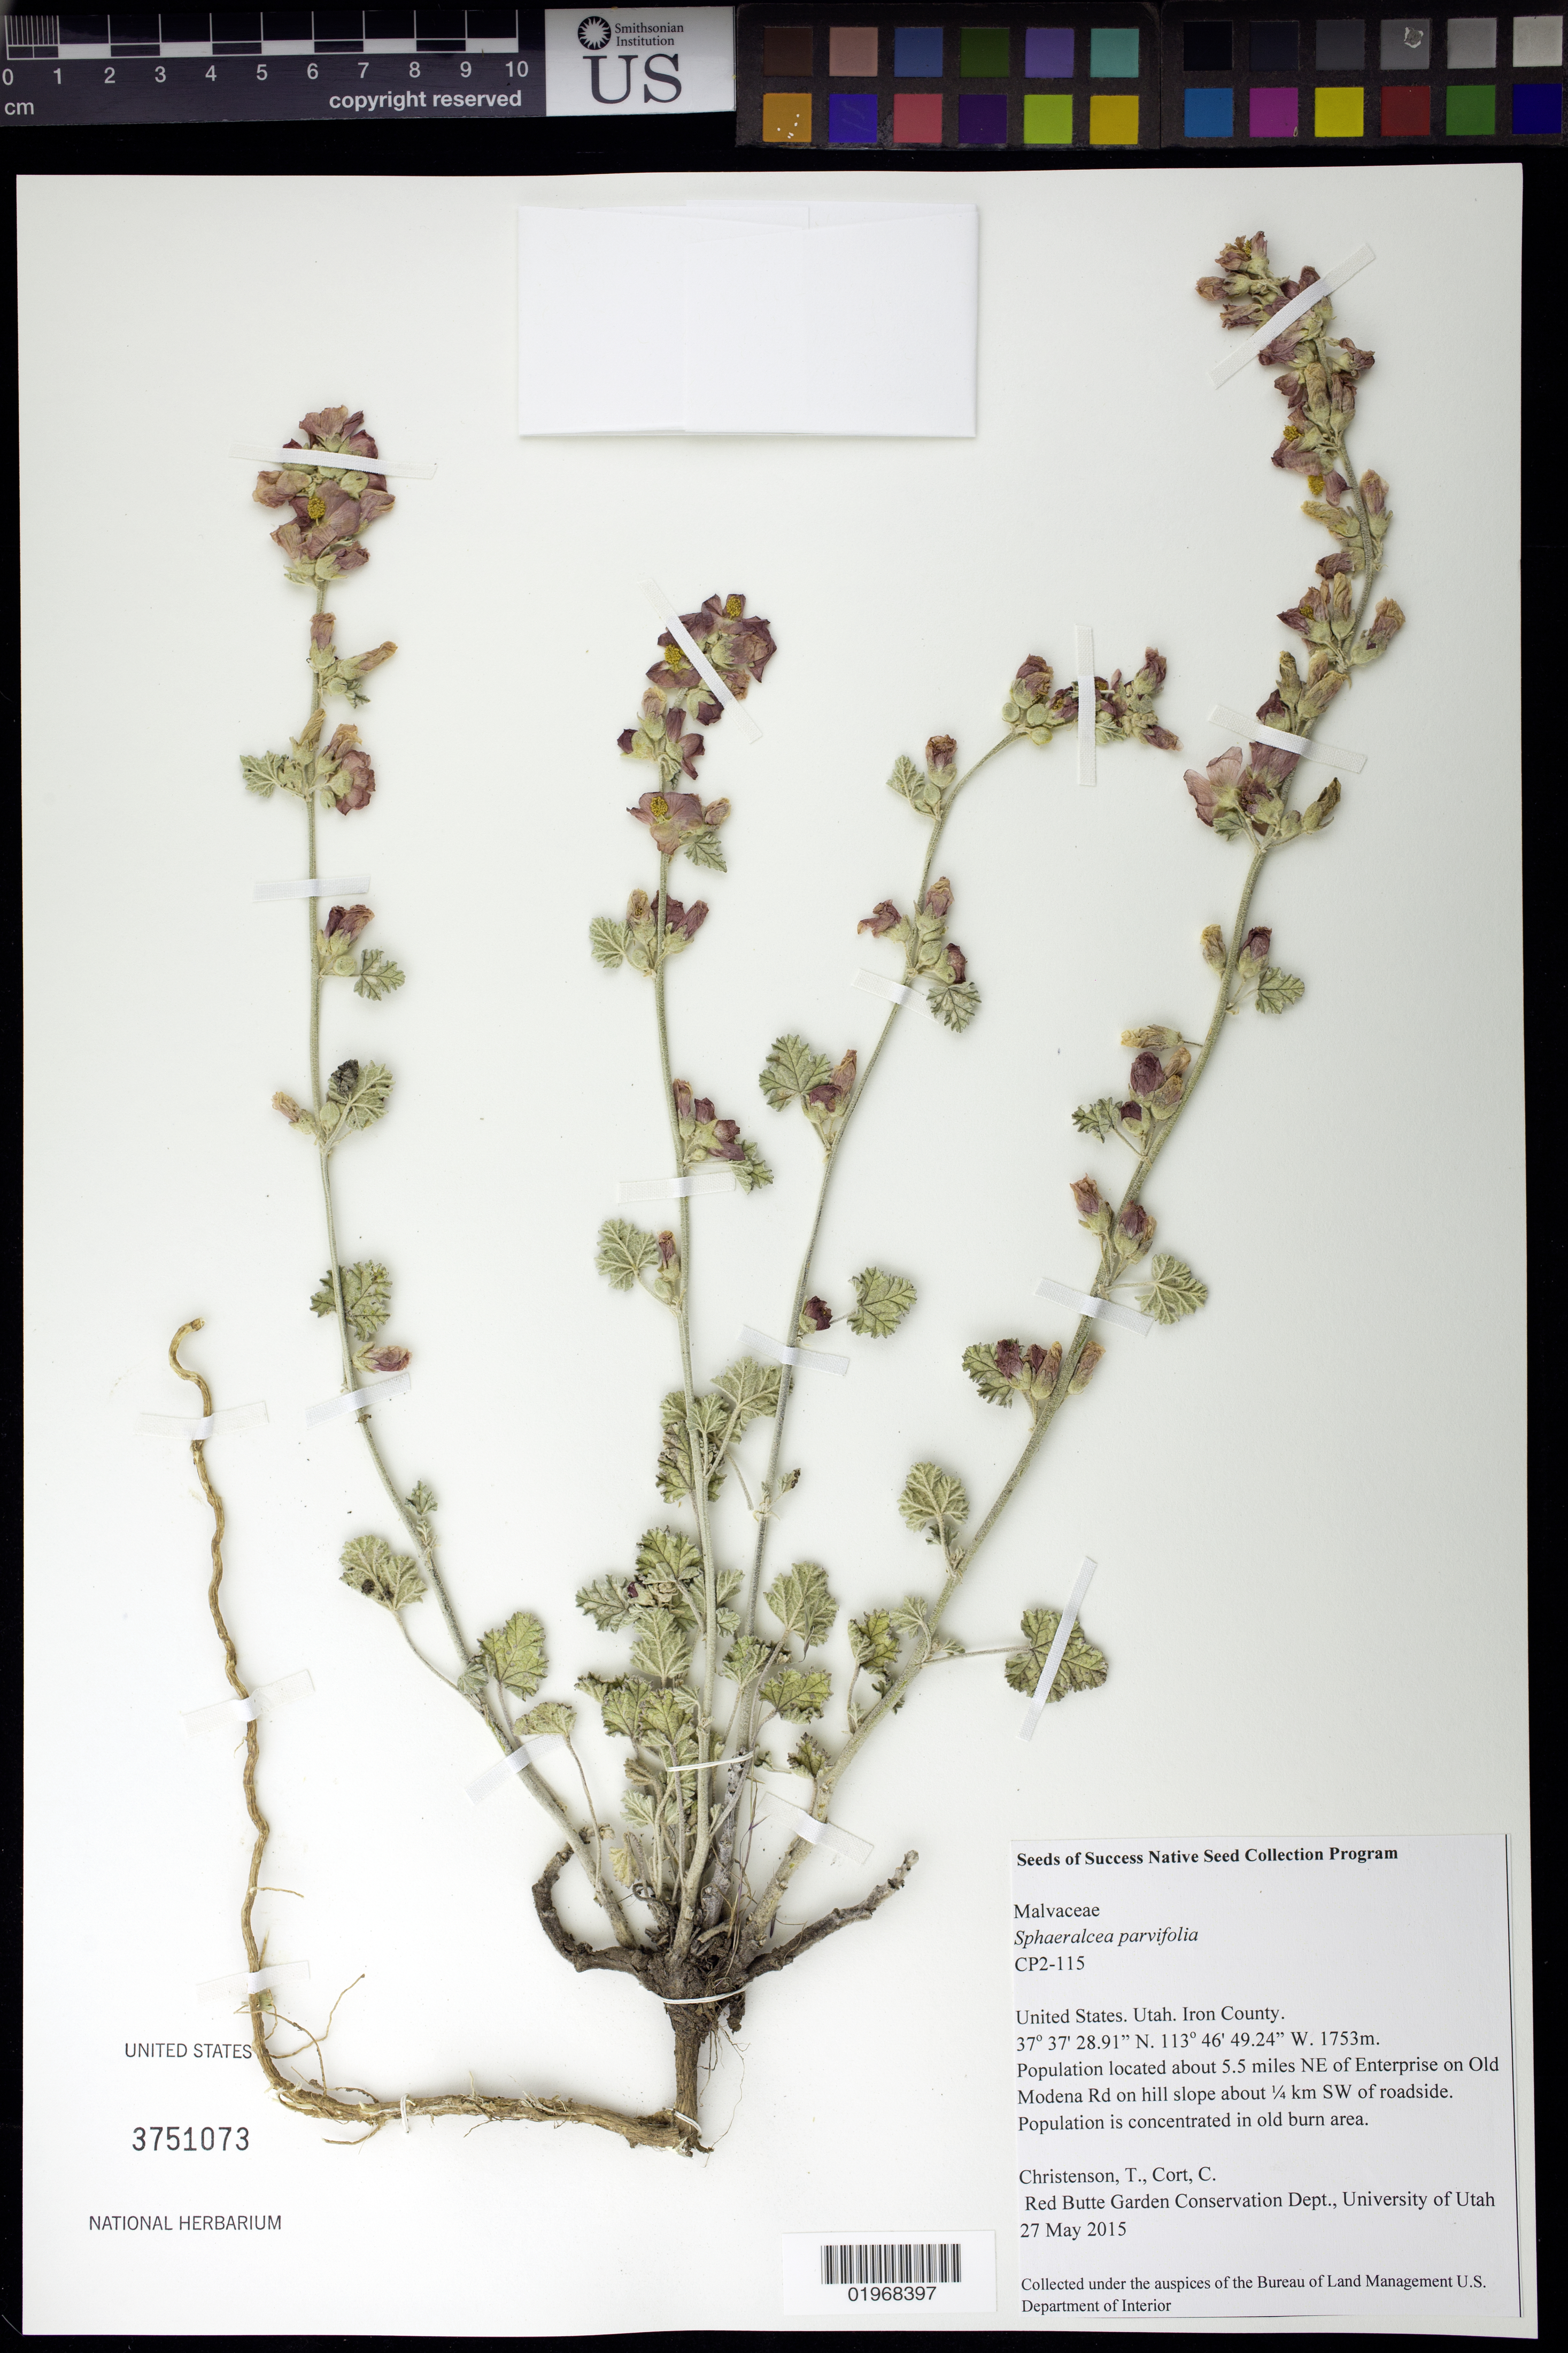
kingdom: Plantae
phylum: Tracheophyta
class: Magnoliopsida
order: Malvales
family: Malvaceae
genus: Sphaeralcea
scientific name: Sphaeralcea parvifolia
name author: A. Nelson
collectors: T. Christenson & C. Cort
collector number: CP2-115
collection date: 2015-05-27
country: United States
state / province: Utah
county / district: Iron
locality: Old Modena Road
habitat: sagebrush basin and slopes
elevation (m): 534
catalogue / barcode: US 3751073